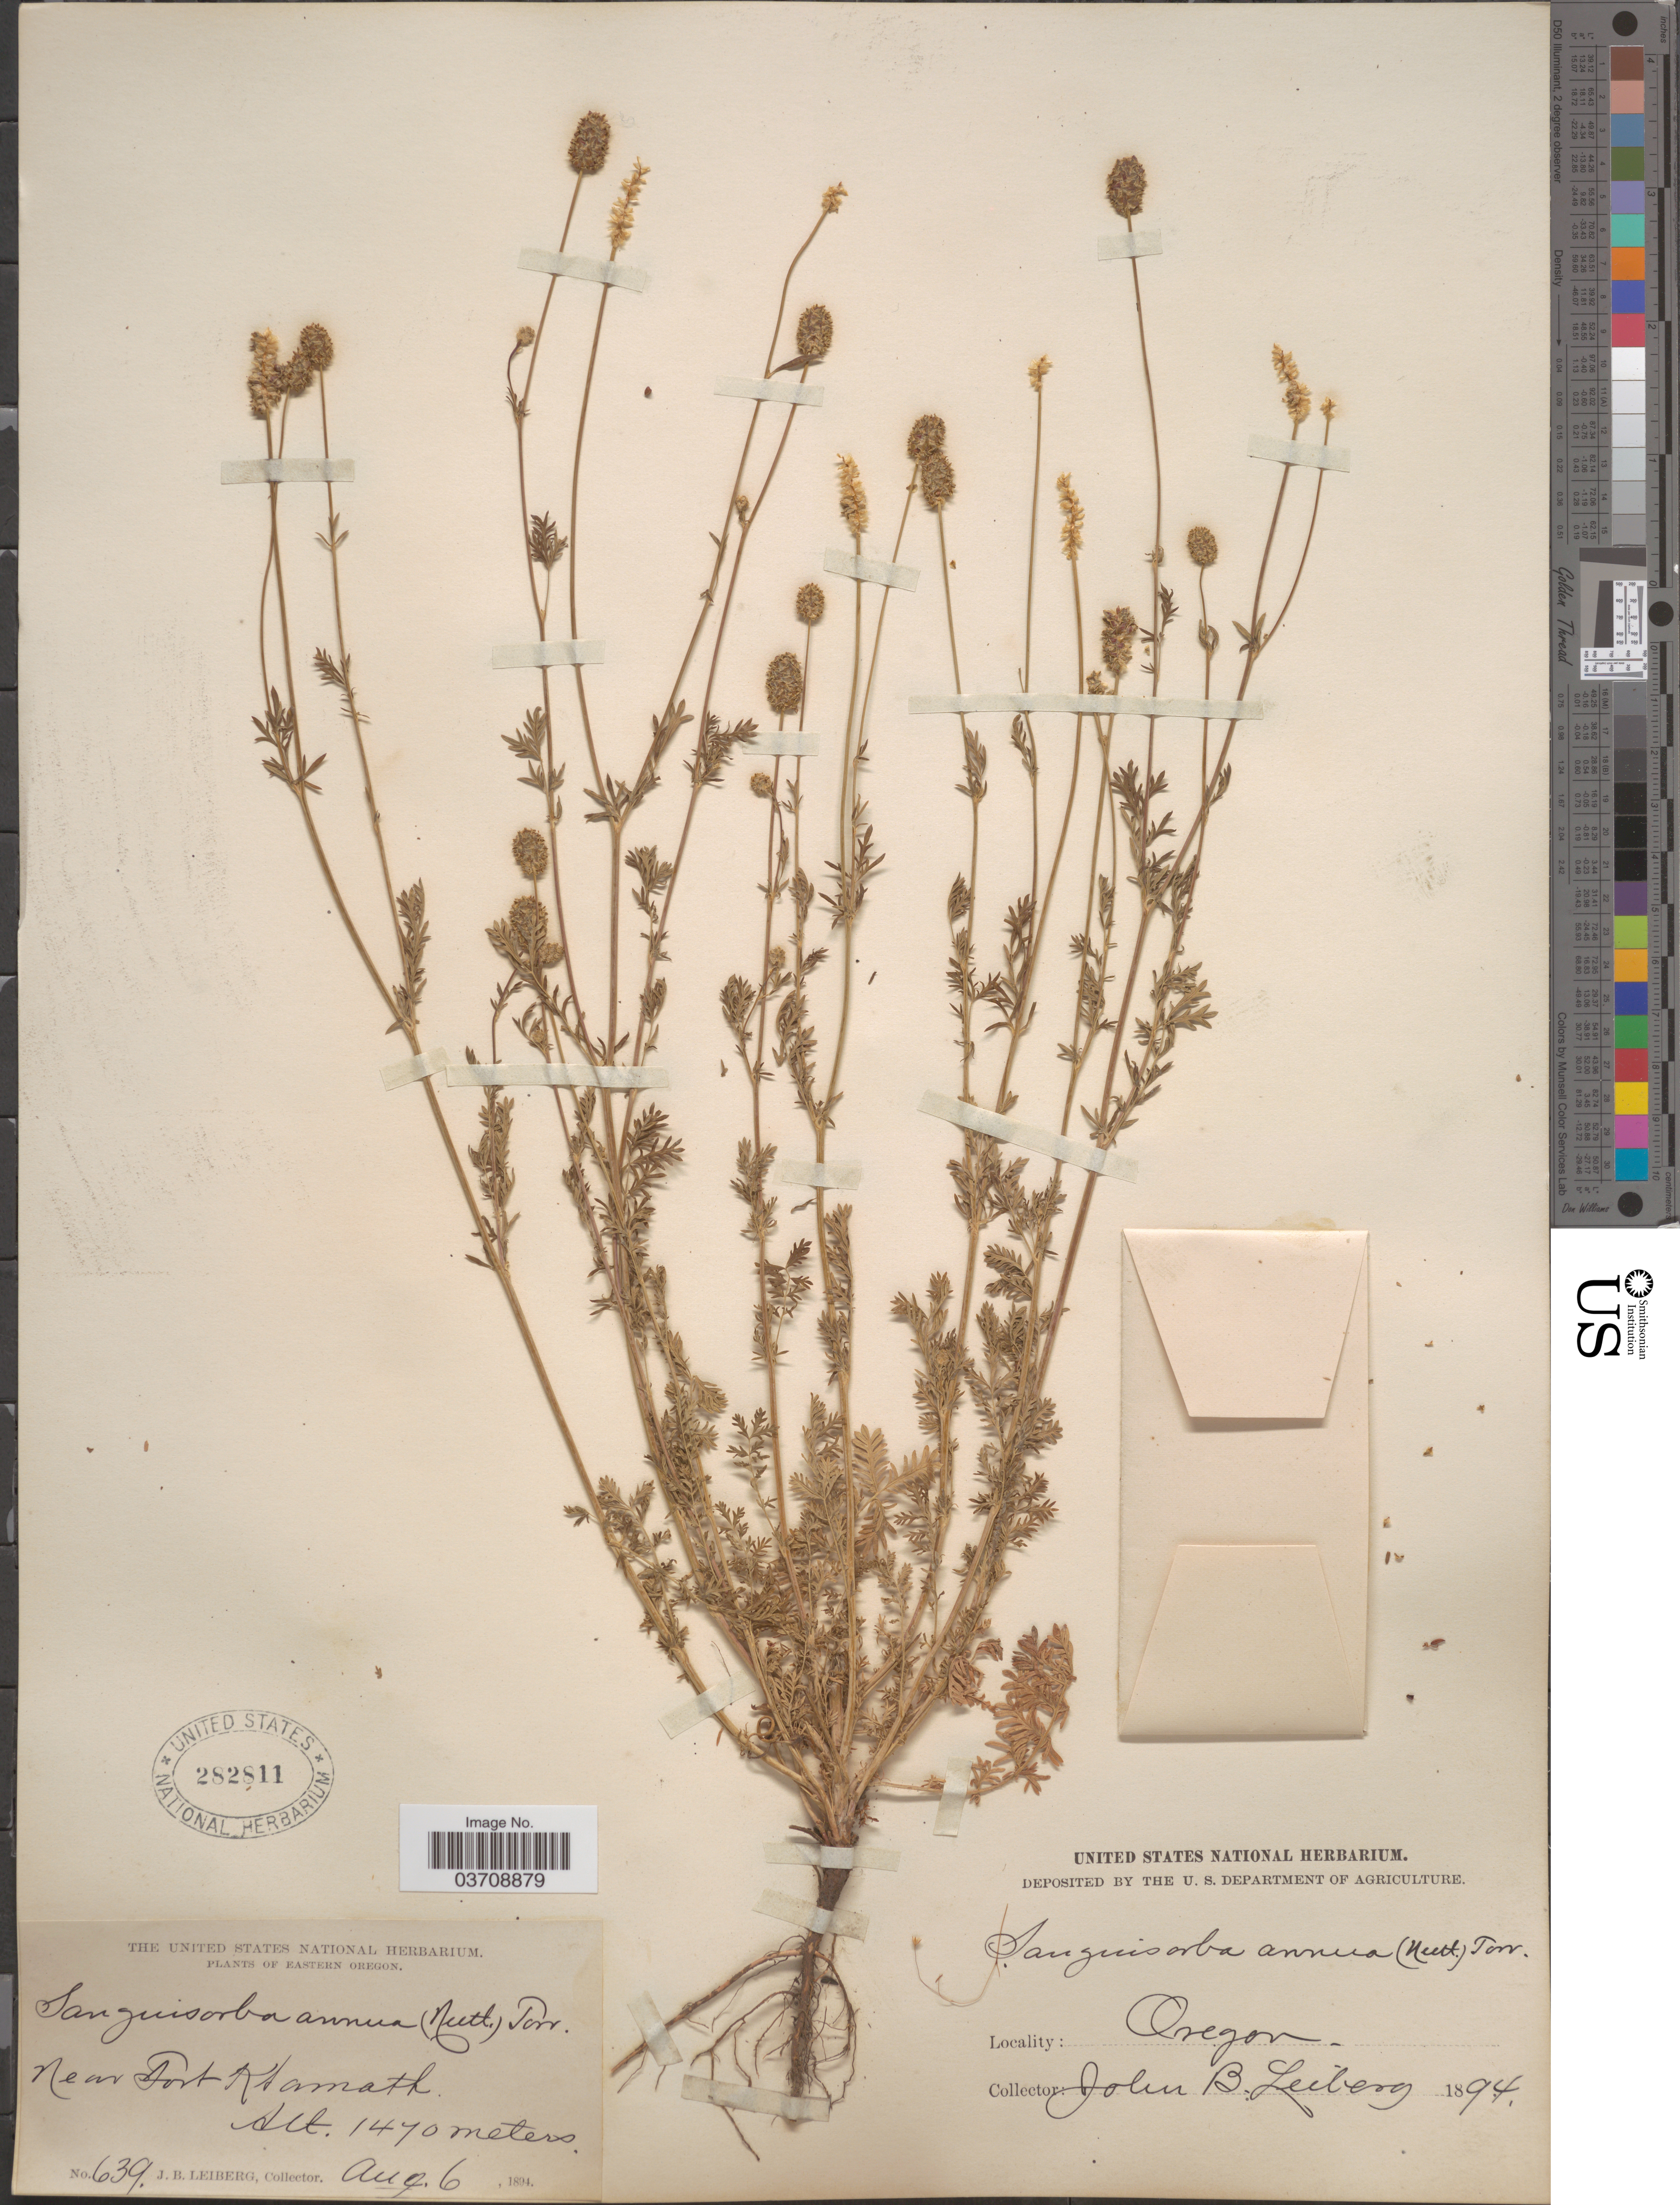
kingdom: Plantae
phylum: Tracheophyta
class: Magnoliopsida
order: Rosales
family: Rosaceae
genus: Sanguisorba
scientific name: Sanguisorba occidentalis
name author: Nutt.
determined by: Strong, Mark T., (BOT), Smithsonian Institution - National Museum of Natural History (UNITED STATES)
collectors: J. B. Leiberg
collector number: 639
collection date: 1894-08-06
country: United States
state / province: Oregon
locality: Eastern Oregon. Near Fort Klamath.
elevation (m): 1470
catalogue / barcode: US 282811